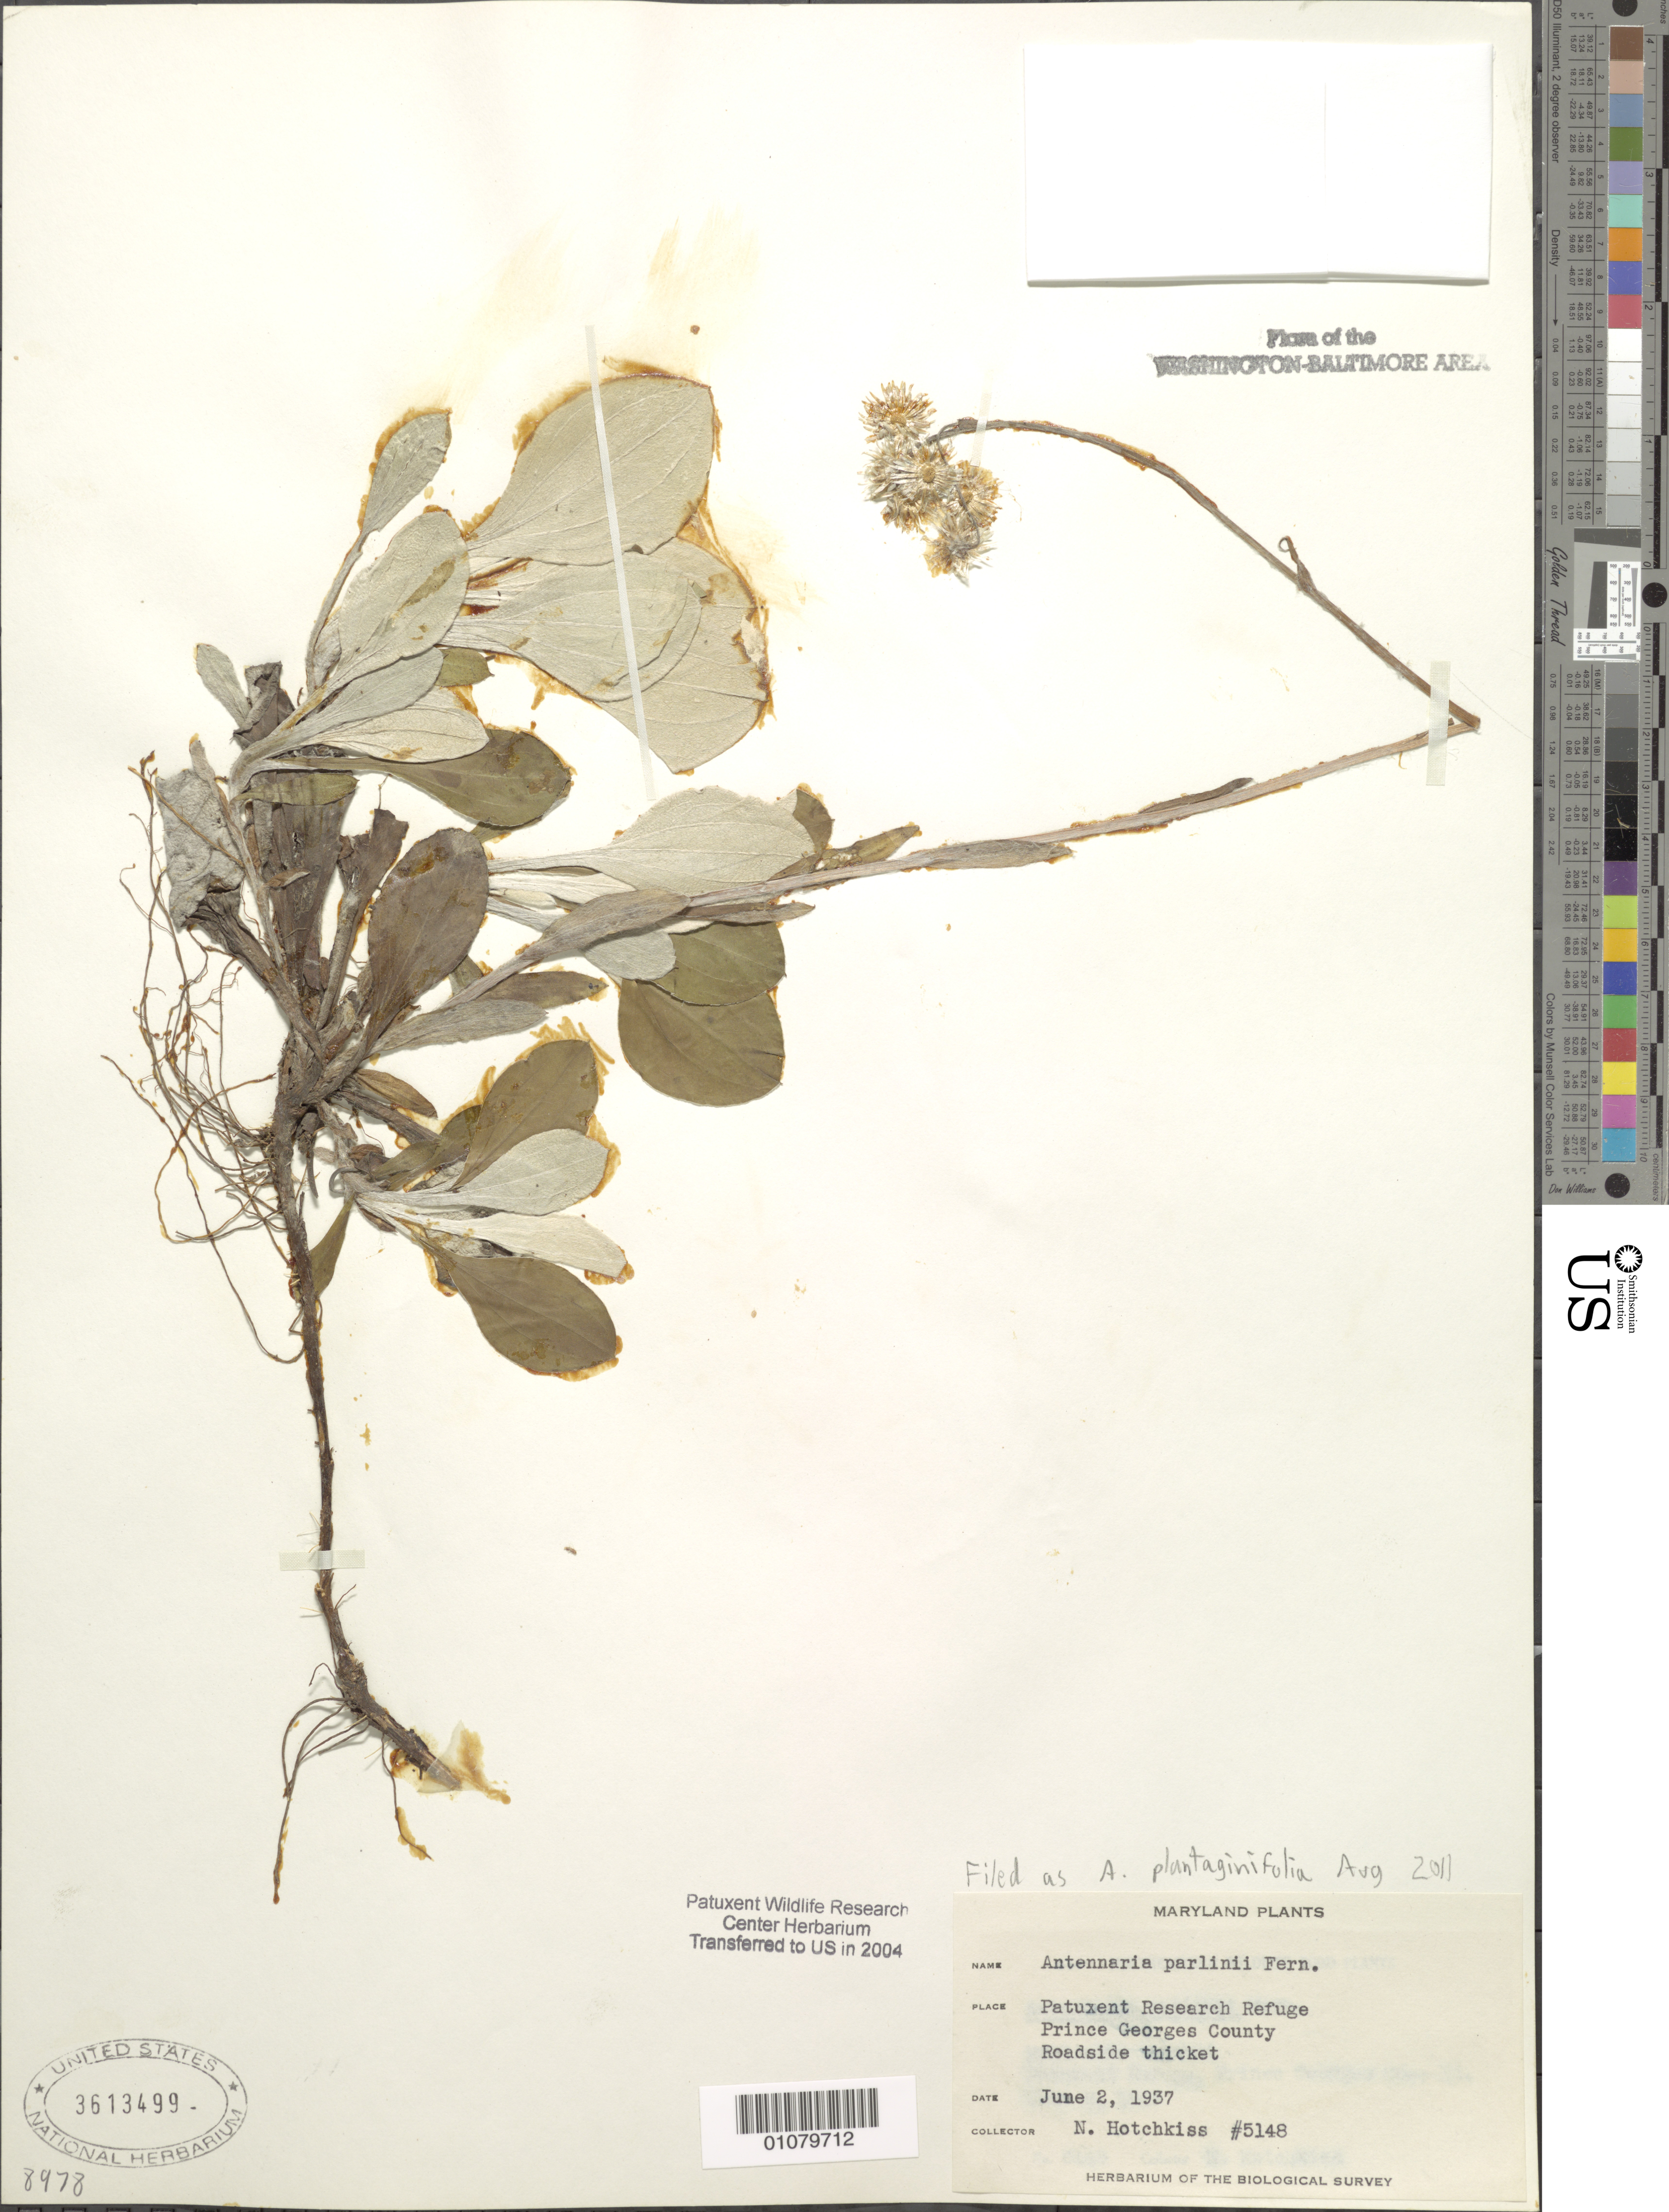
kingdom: Plantae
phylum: Tracheophyta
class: Magnoliopsida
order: Asterales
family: Asteraceae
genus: Antennaria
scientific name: Antennaria plantaginifolia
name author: (L.) Richardson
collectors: N. Hotchkiss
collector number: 5148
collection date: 1937-06-02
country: United States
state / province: Maryland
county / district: Prince George's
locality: Patuxent Wildlife Refuge.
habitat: Roadside thicket.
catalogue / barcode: US 3613499